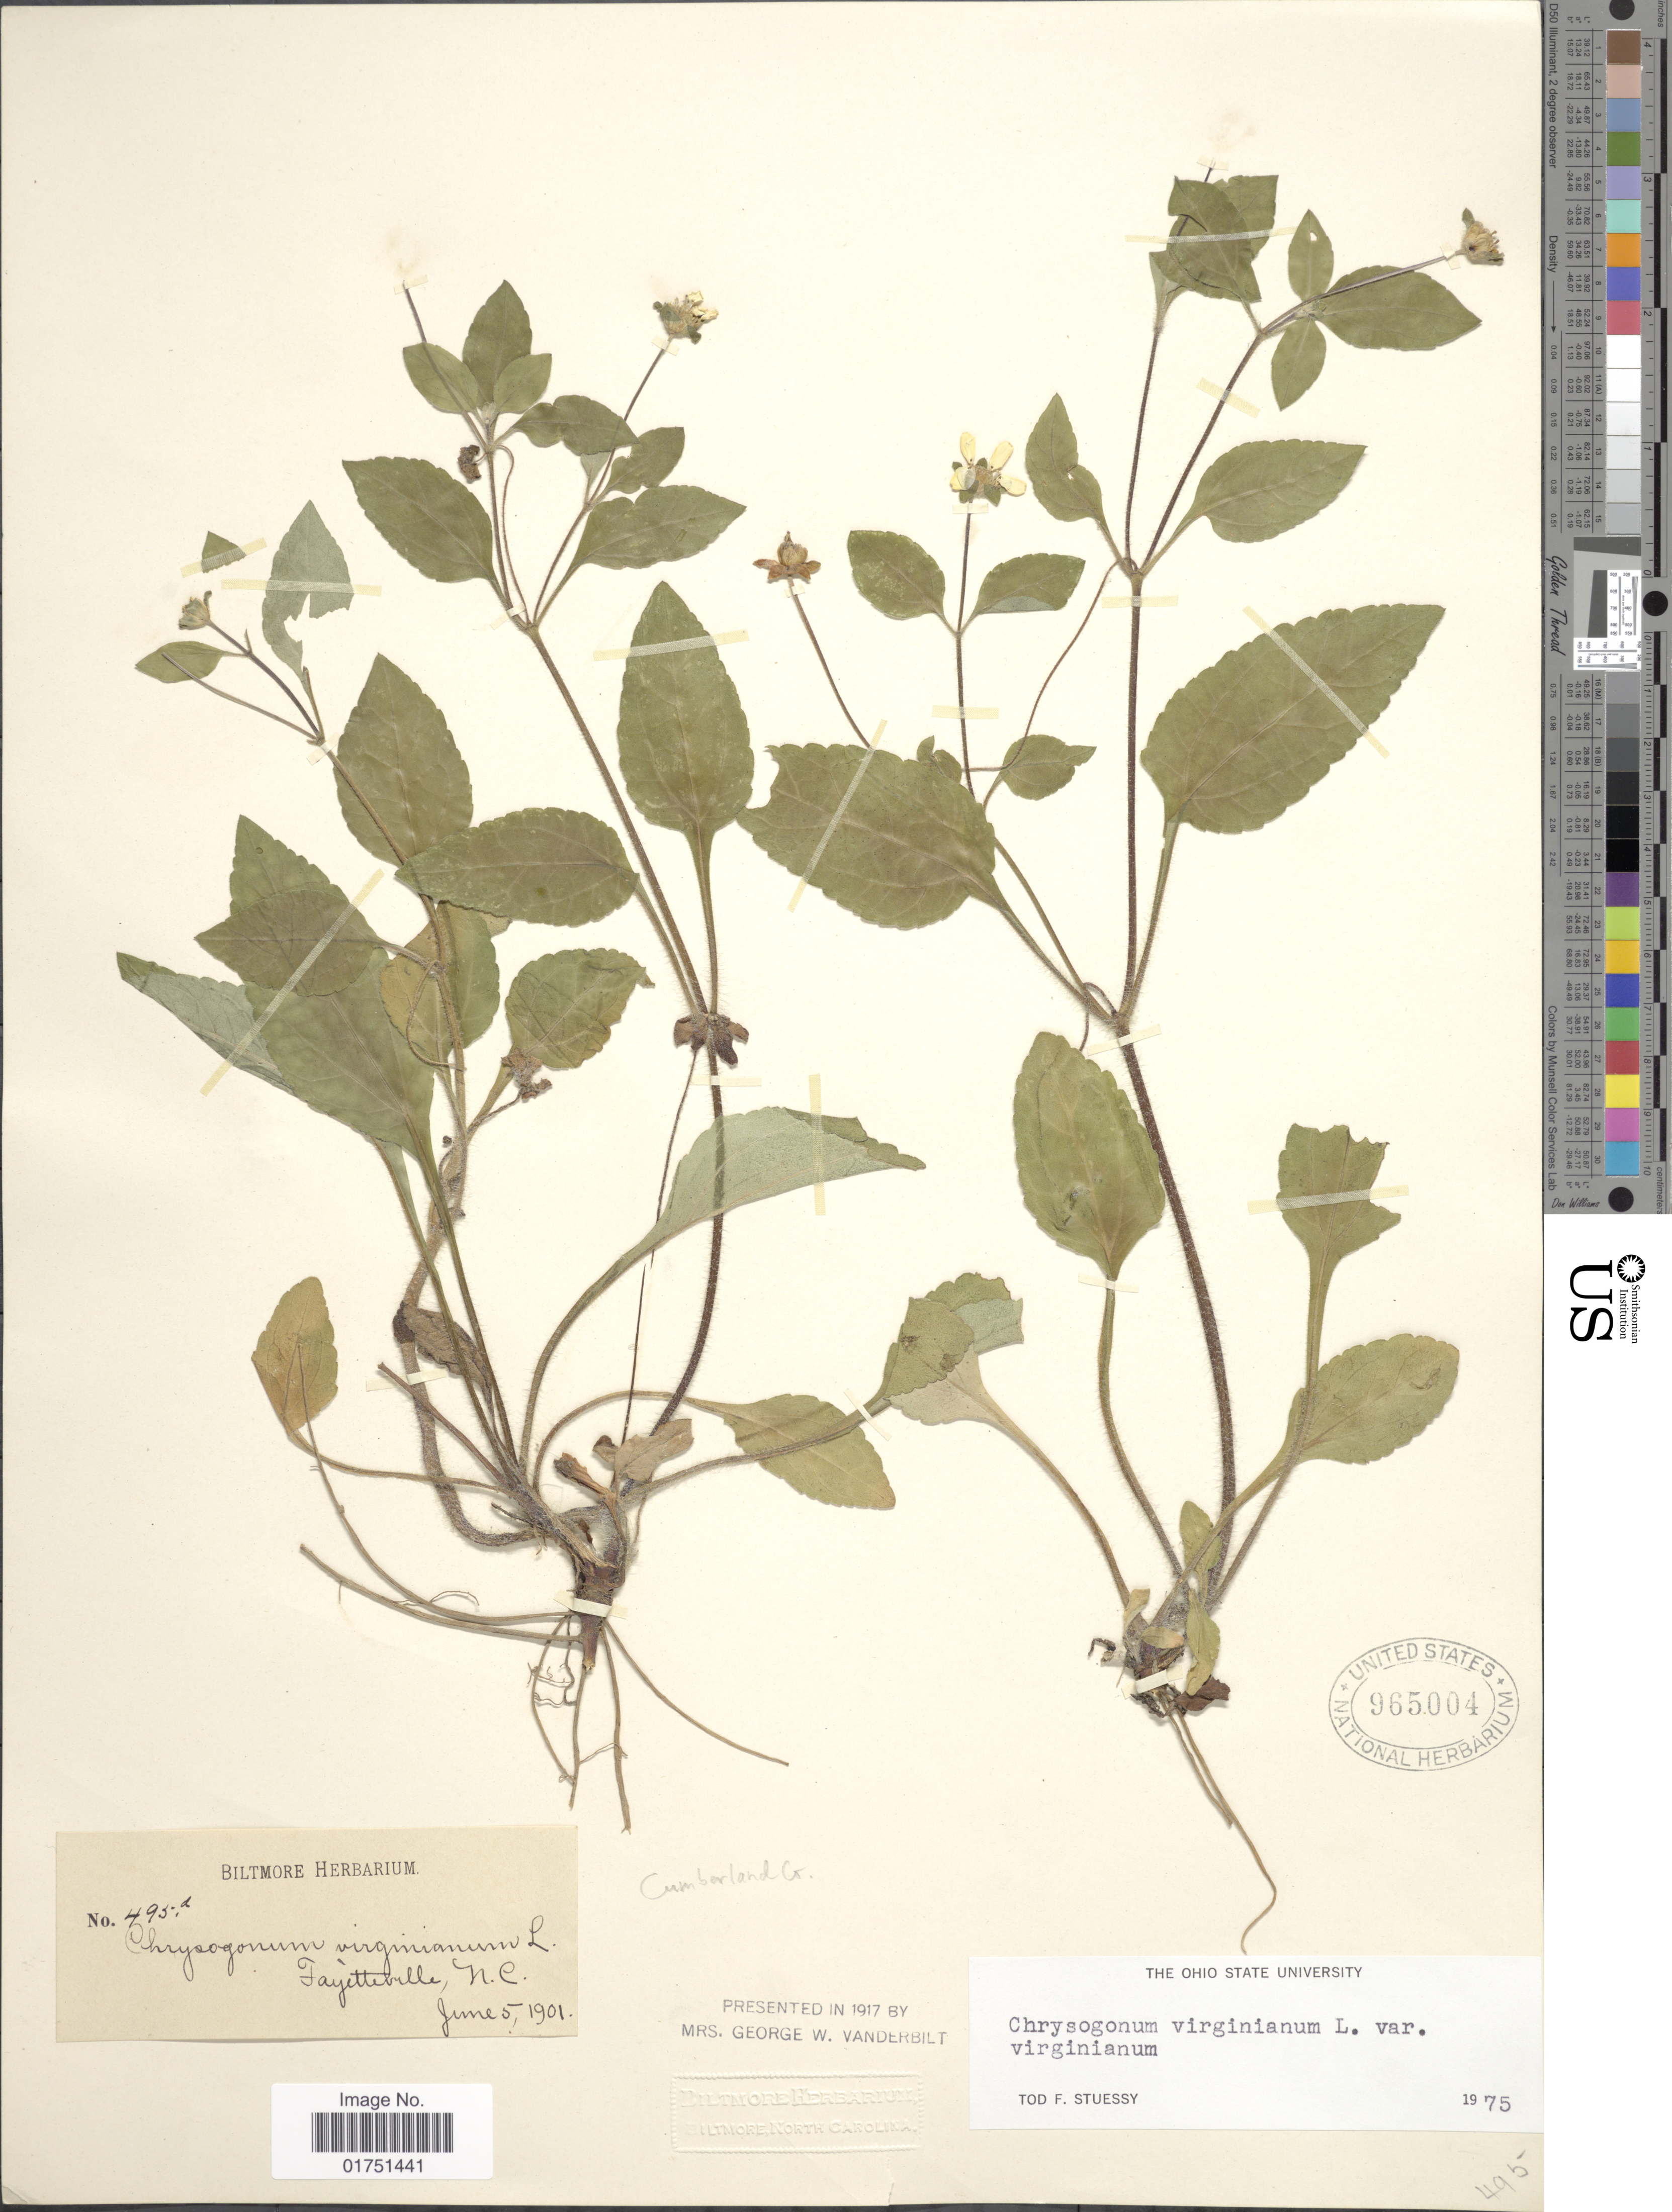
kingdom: Plantae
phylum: Tracheophyta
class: Magnoliopsida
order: Asterales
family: Asteraceae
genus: Chrysogonum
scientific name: Chrysogonum virginianum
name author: L.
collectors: ex herb. Biltmore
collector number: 495d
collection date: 1901-06-05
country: United States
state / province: North Carolina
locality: Fayetteville, N.C.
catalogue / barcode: US 965004